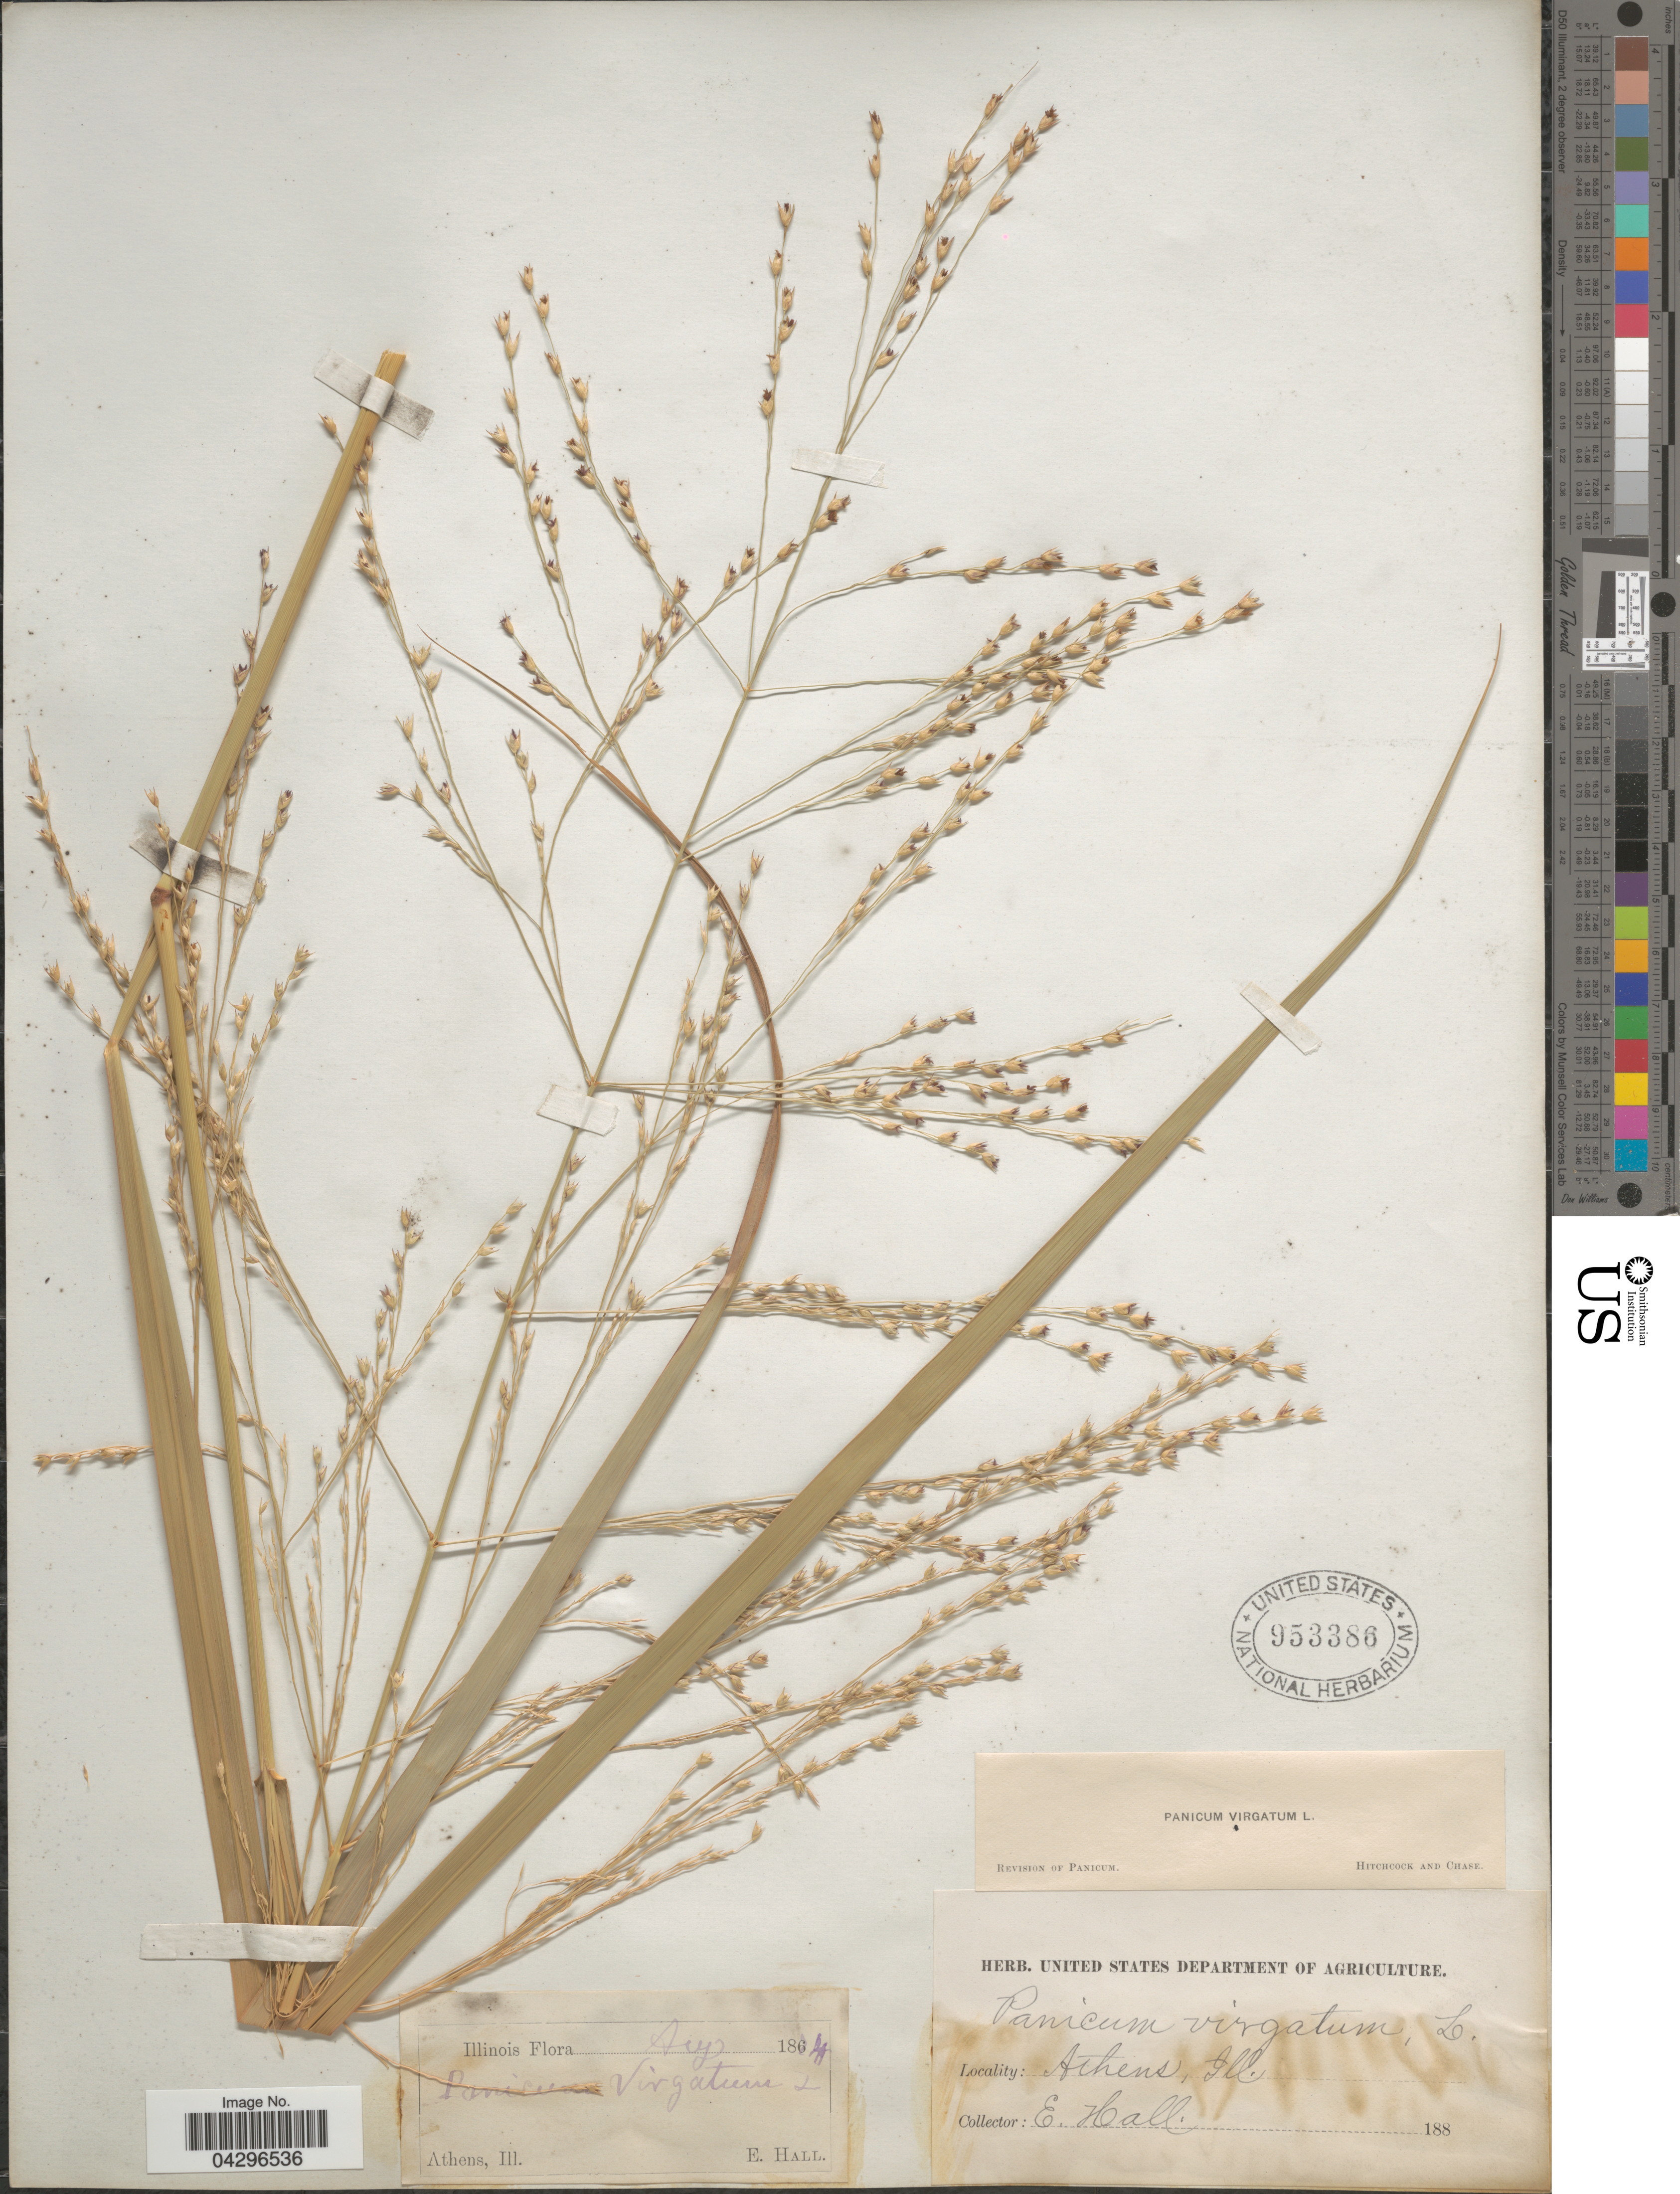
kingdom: Plantae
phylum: Tracheophyta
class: Liliopsida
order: Poales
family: Poaceae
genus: Panicum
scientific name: Panicum virgatum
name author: L.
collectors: E. Hall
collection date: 1864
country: United States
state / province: Illinois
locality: Athens.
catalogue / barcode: US 953386